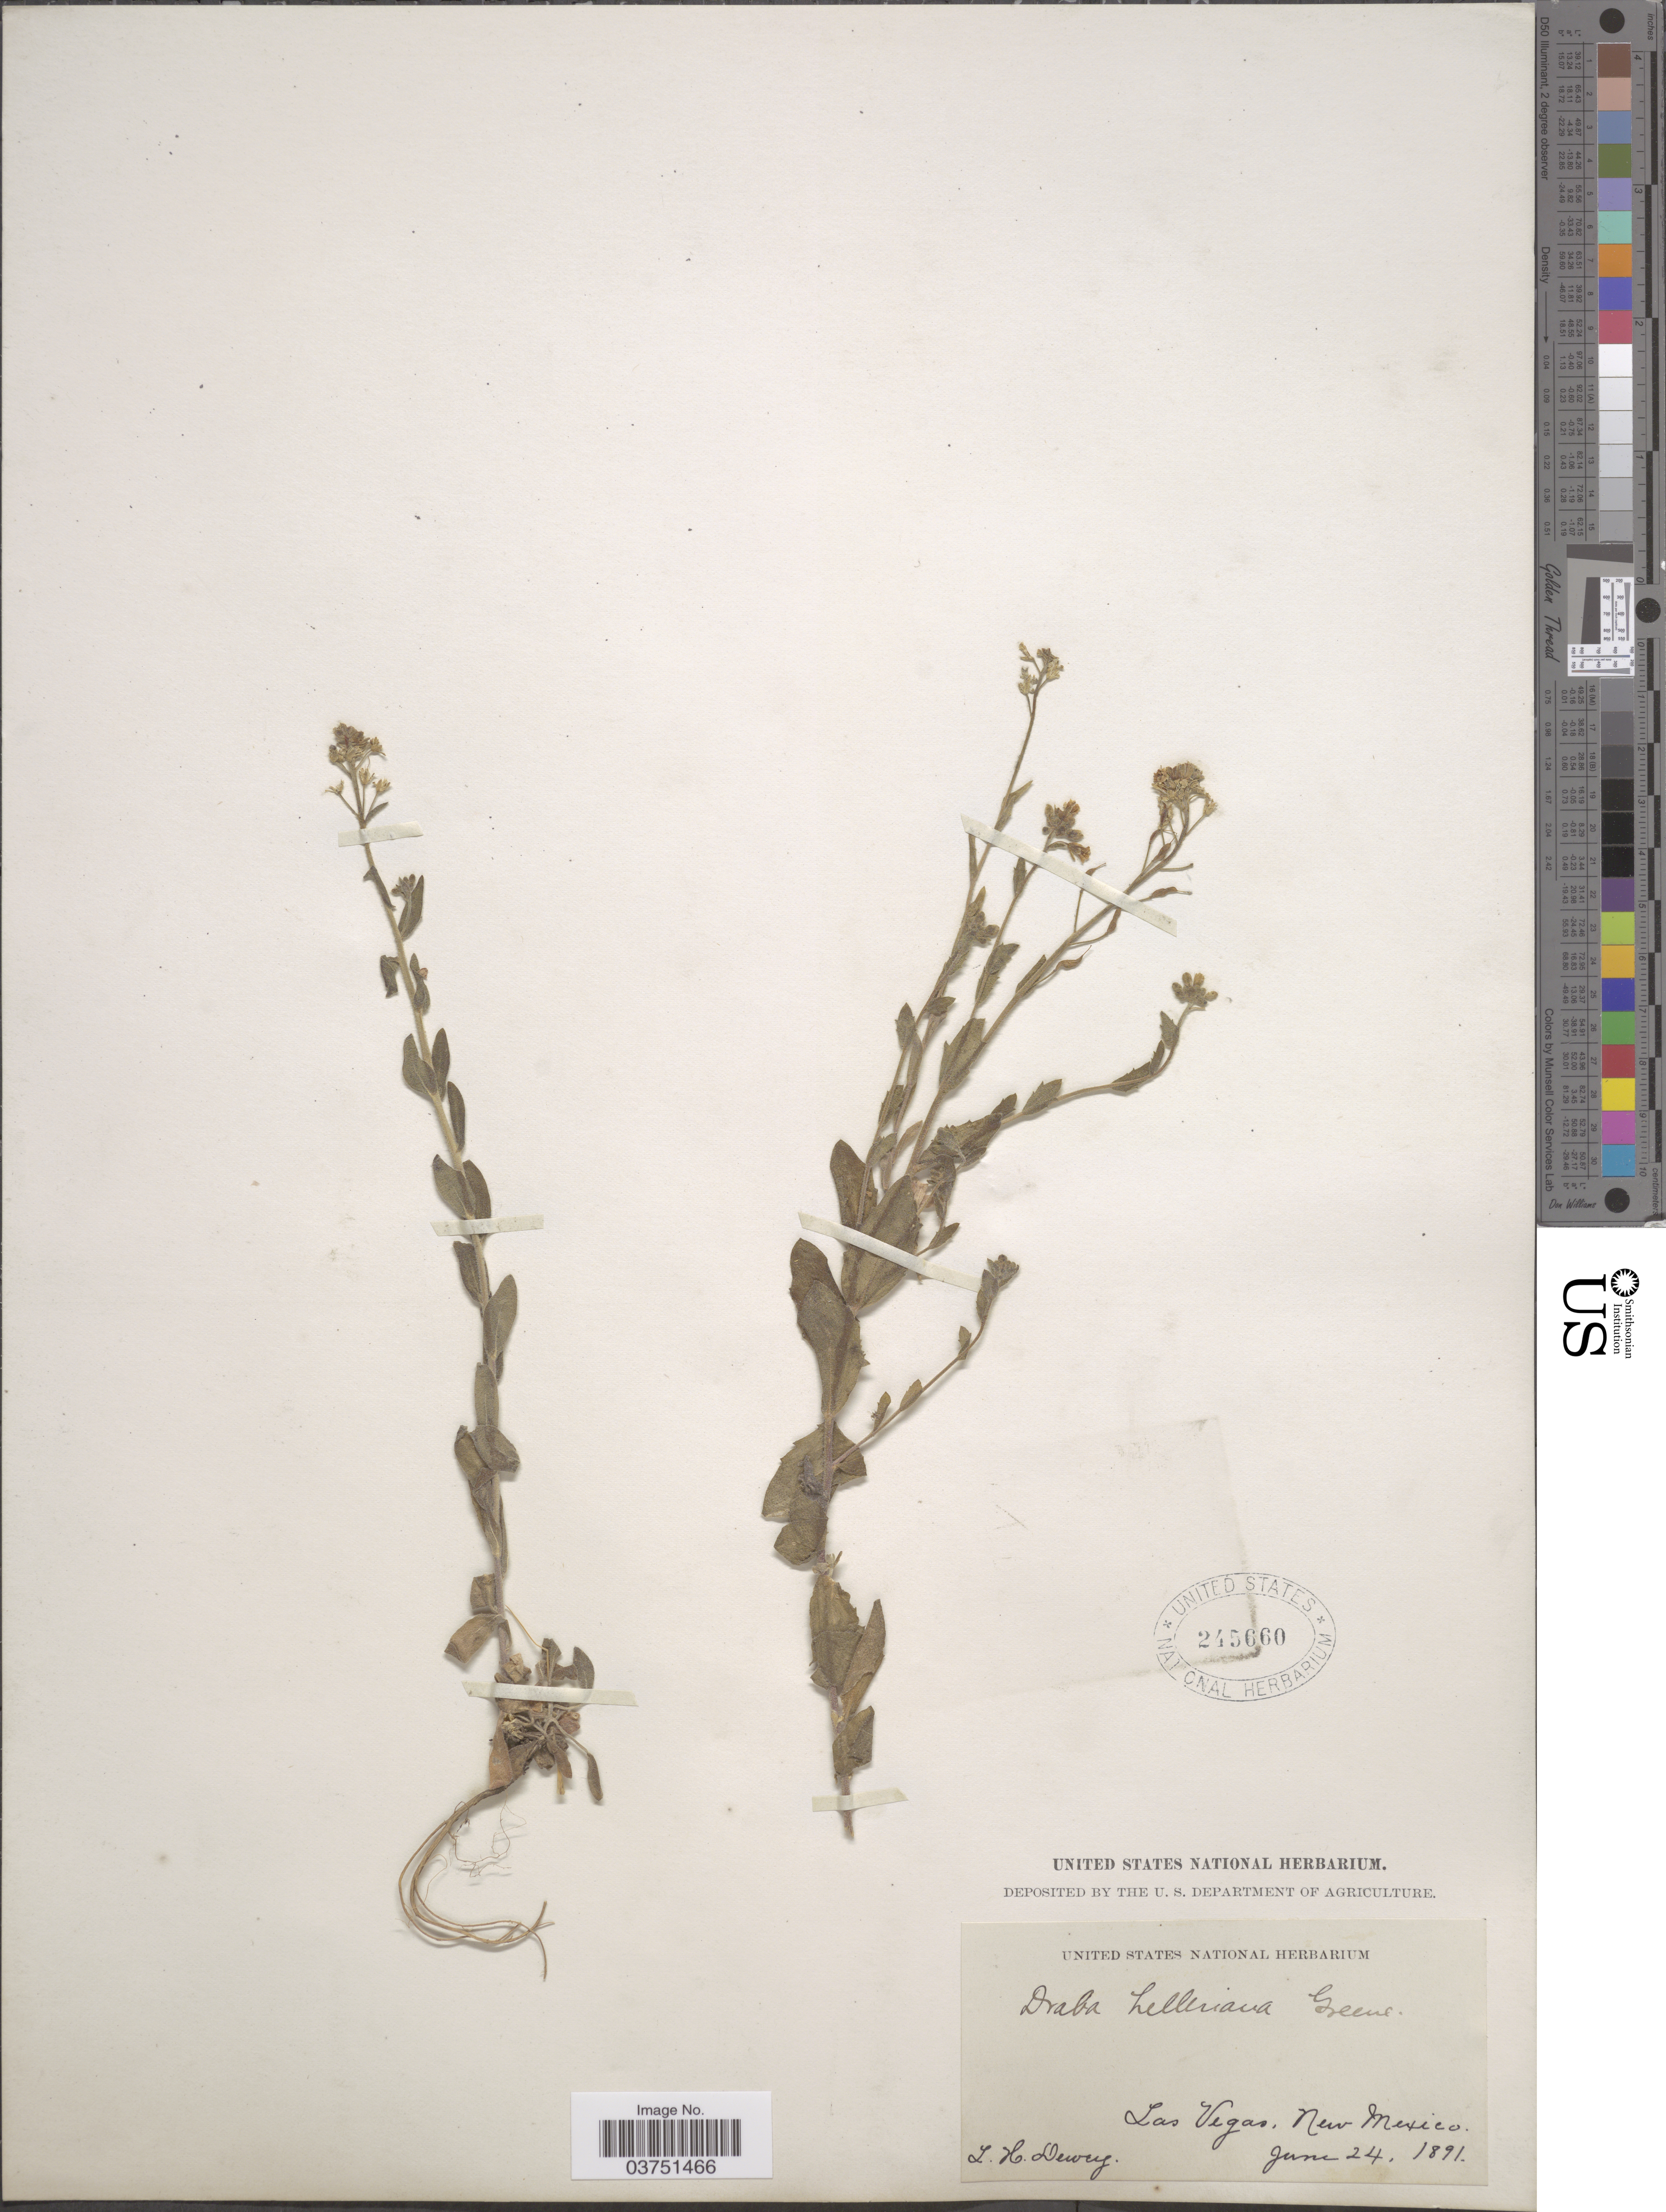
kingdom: Plantae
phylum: Tracheophyta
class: Magnoliopsida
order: Brassicales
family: Brassicaceae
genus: Draba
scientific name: Draba helleriana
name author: Greene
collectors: L. H. Dewey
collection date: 1891-06-24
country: United States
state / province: New Mexico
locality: Las Vegas.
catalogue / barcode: US 245660